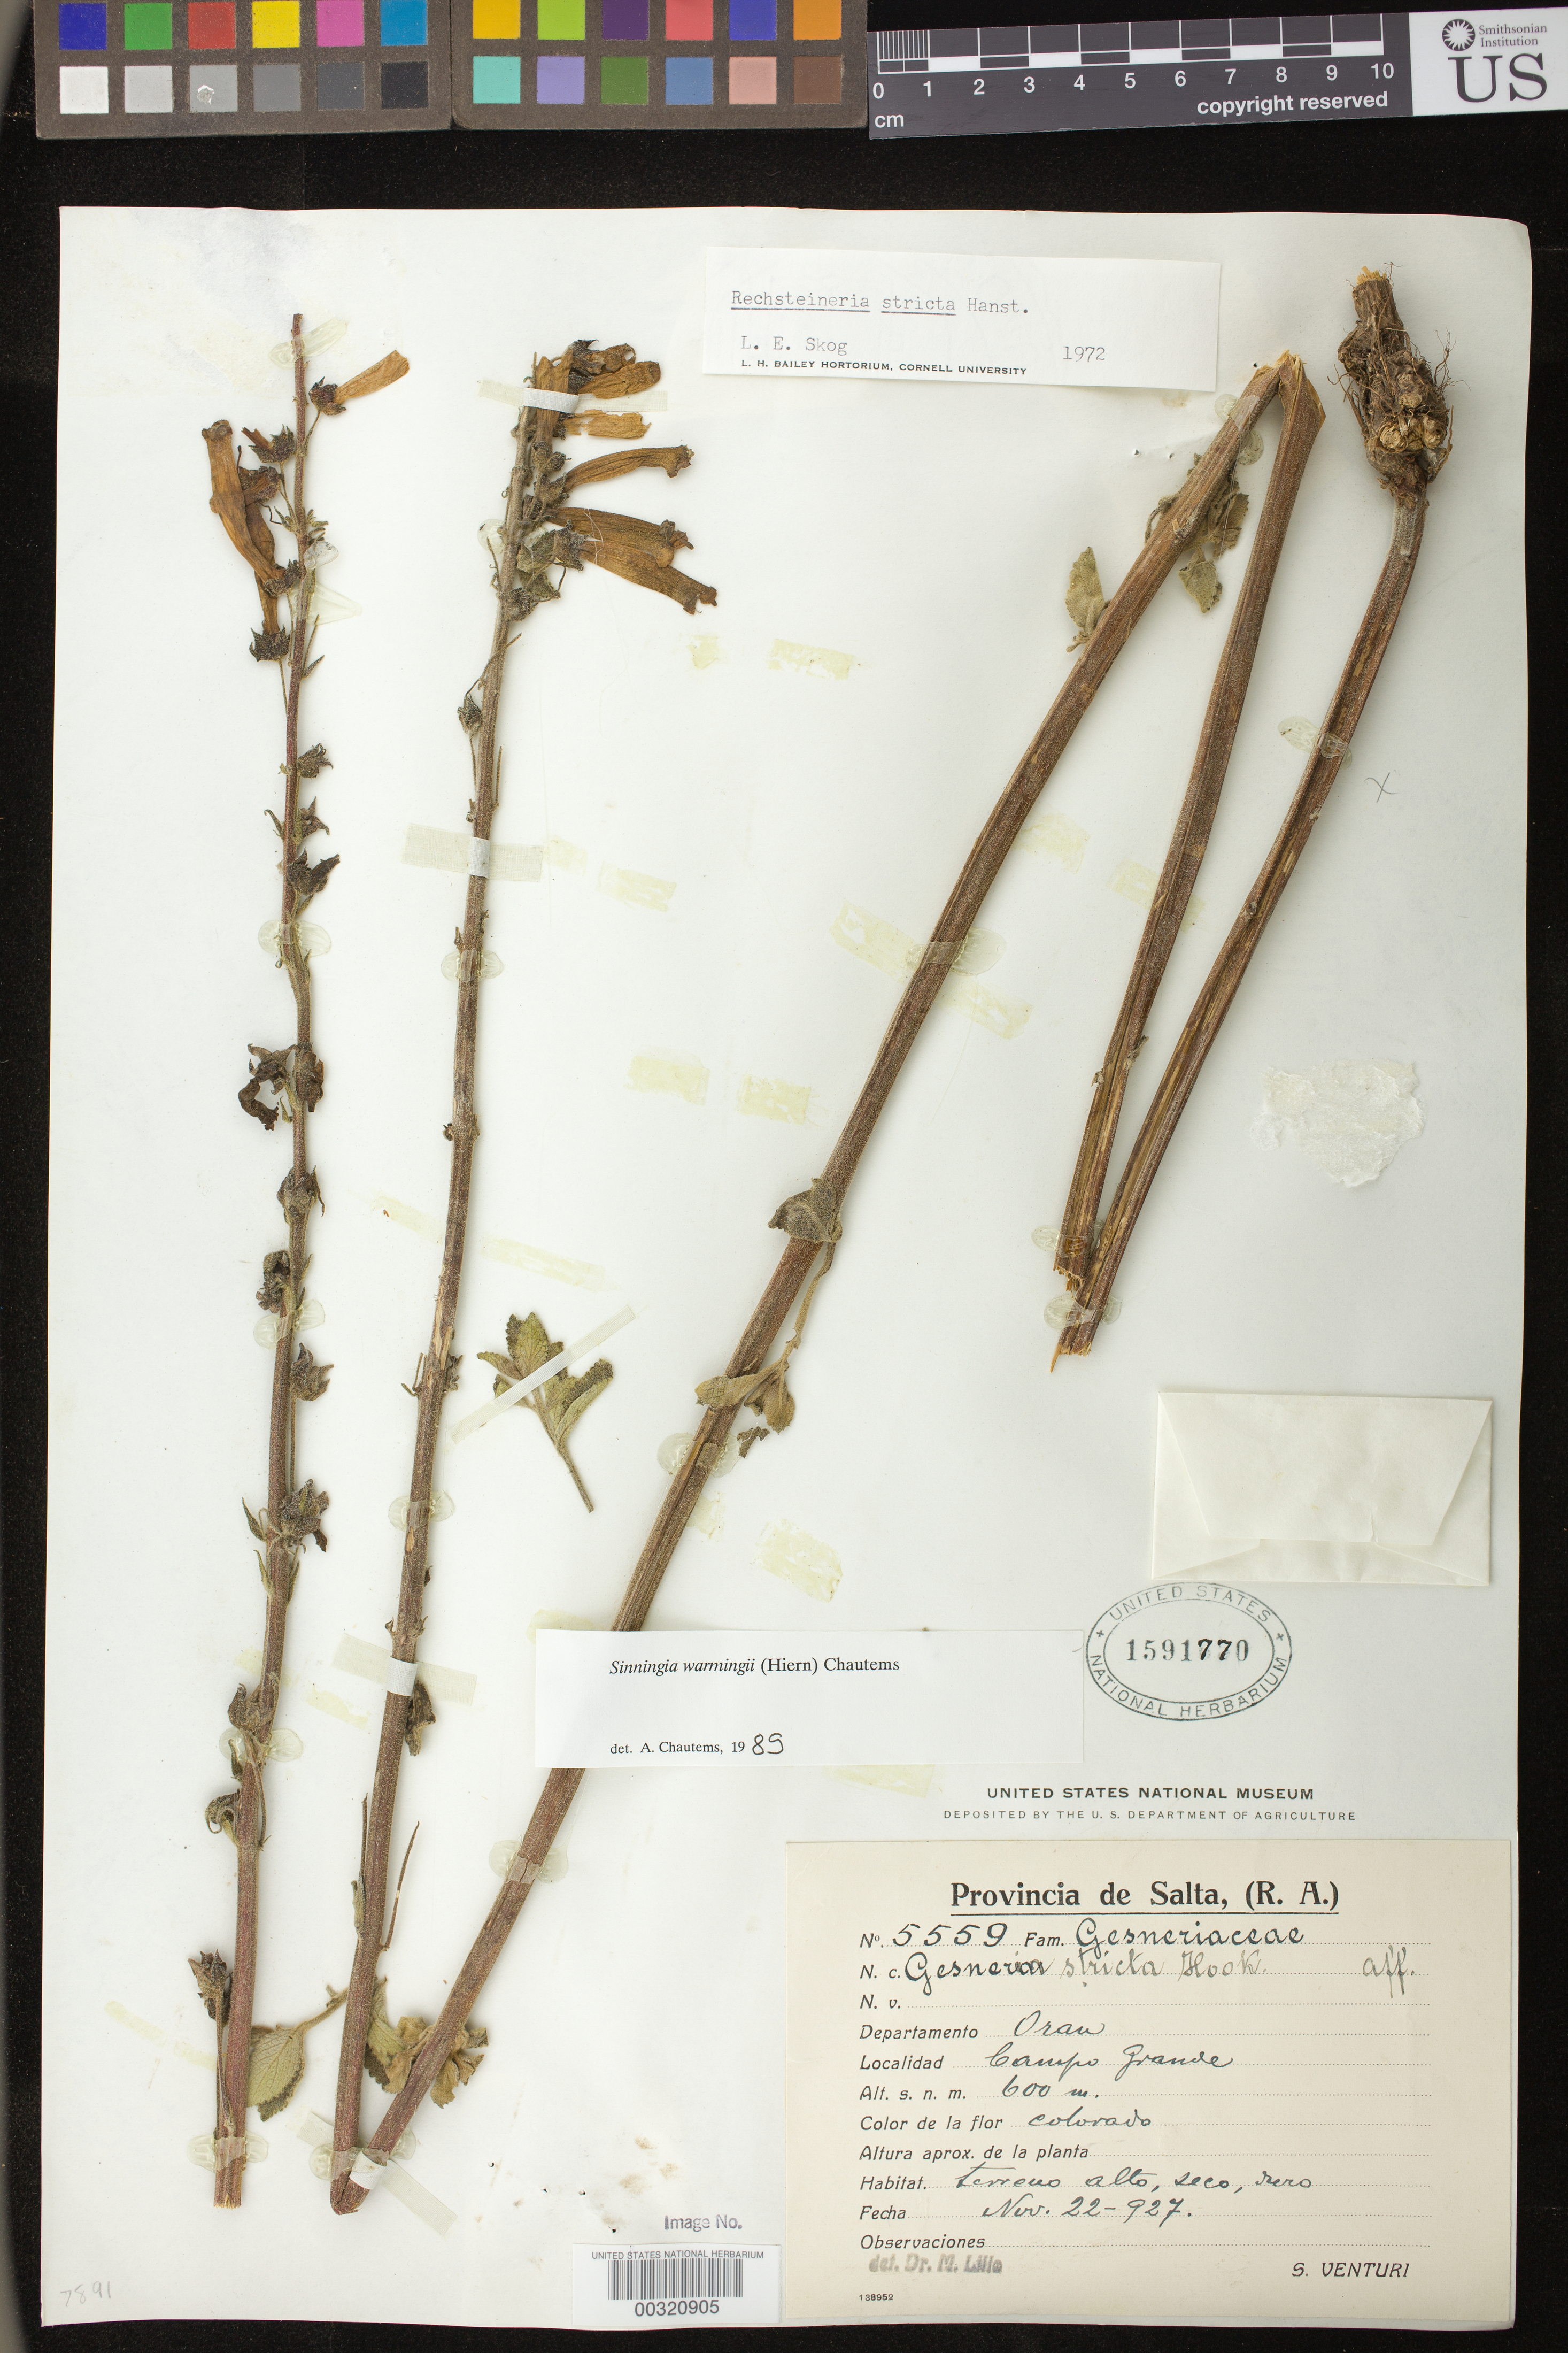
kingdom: Plantae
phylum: Tracheophyta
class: Magnoliopsida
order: Lamiales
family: Gesneriaceae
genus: Sinningia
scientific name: Sinningia warmingii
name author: (Hiern) Chautems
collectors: S. Venturi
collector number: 5559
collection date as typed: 22 Nov 1927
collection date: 1927-11-22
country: Argentina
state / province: Salta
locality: Dept. Orau, Campo Grande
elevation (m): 600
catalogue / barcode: US 1591770